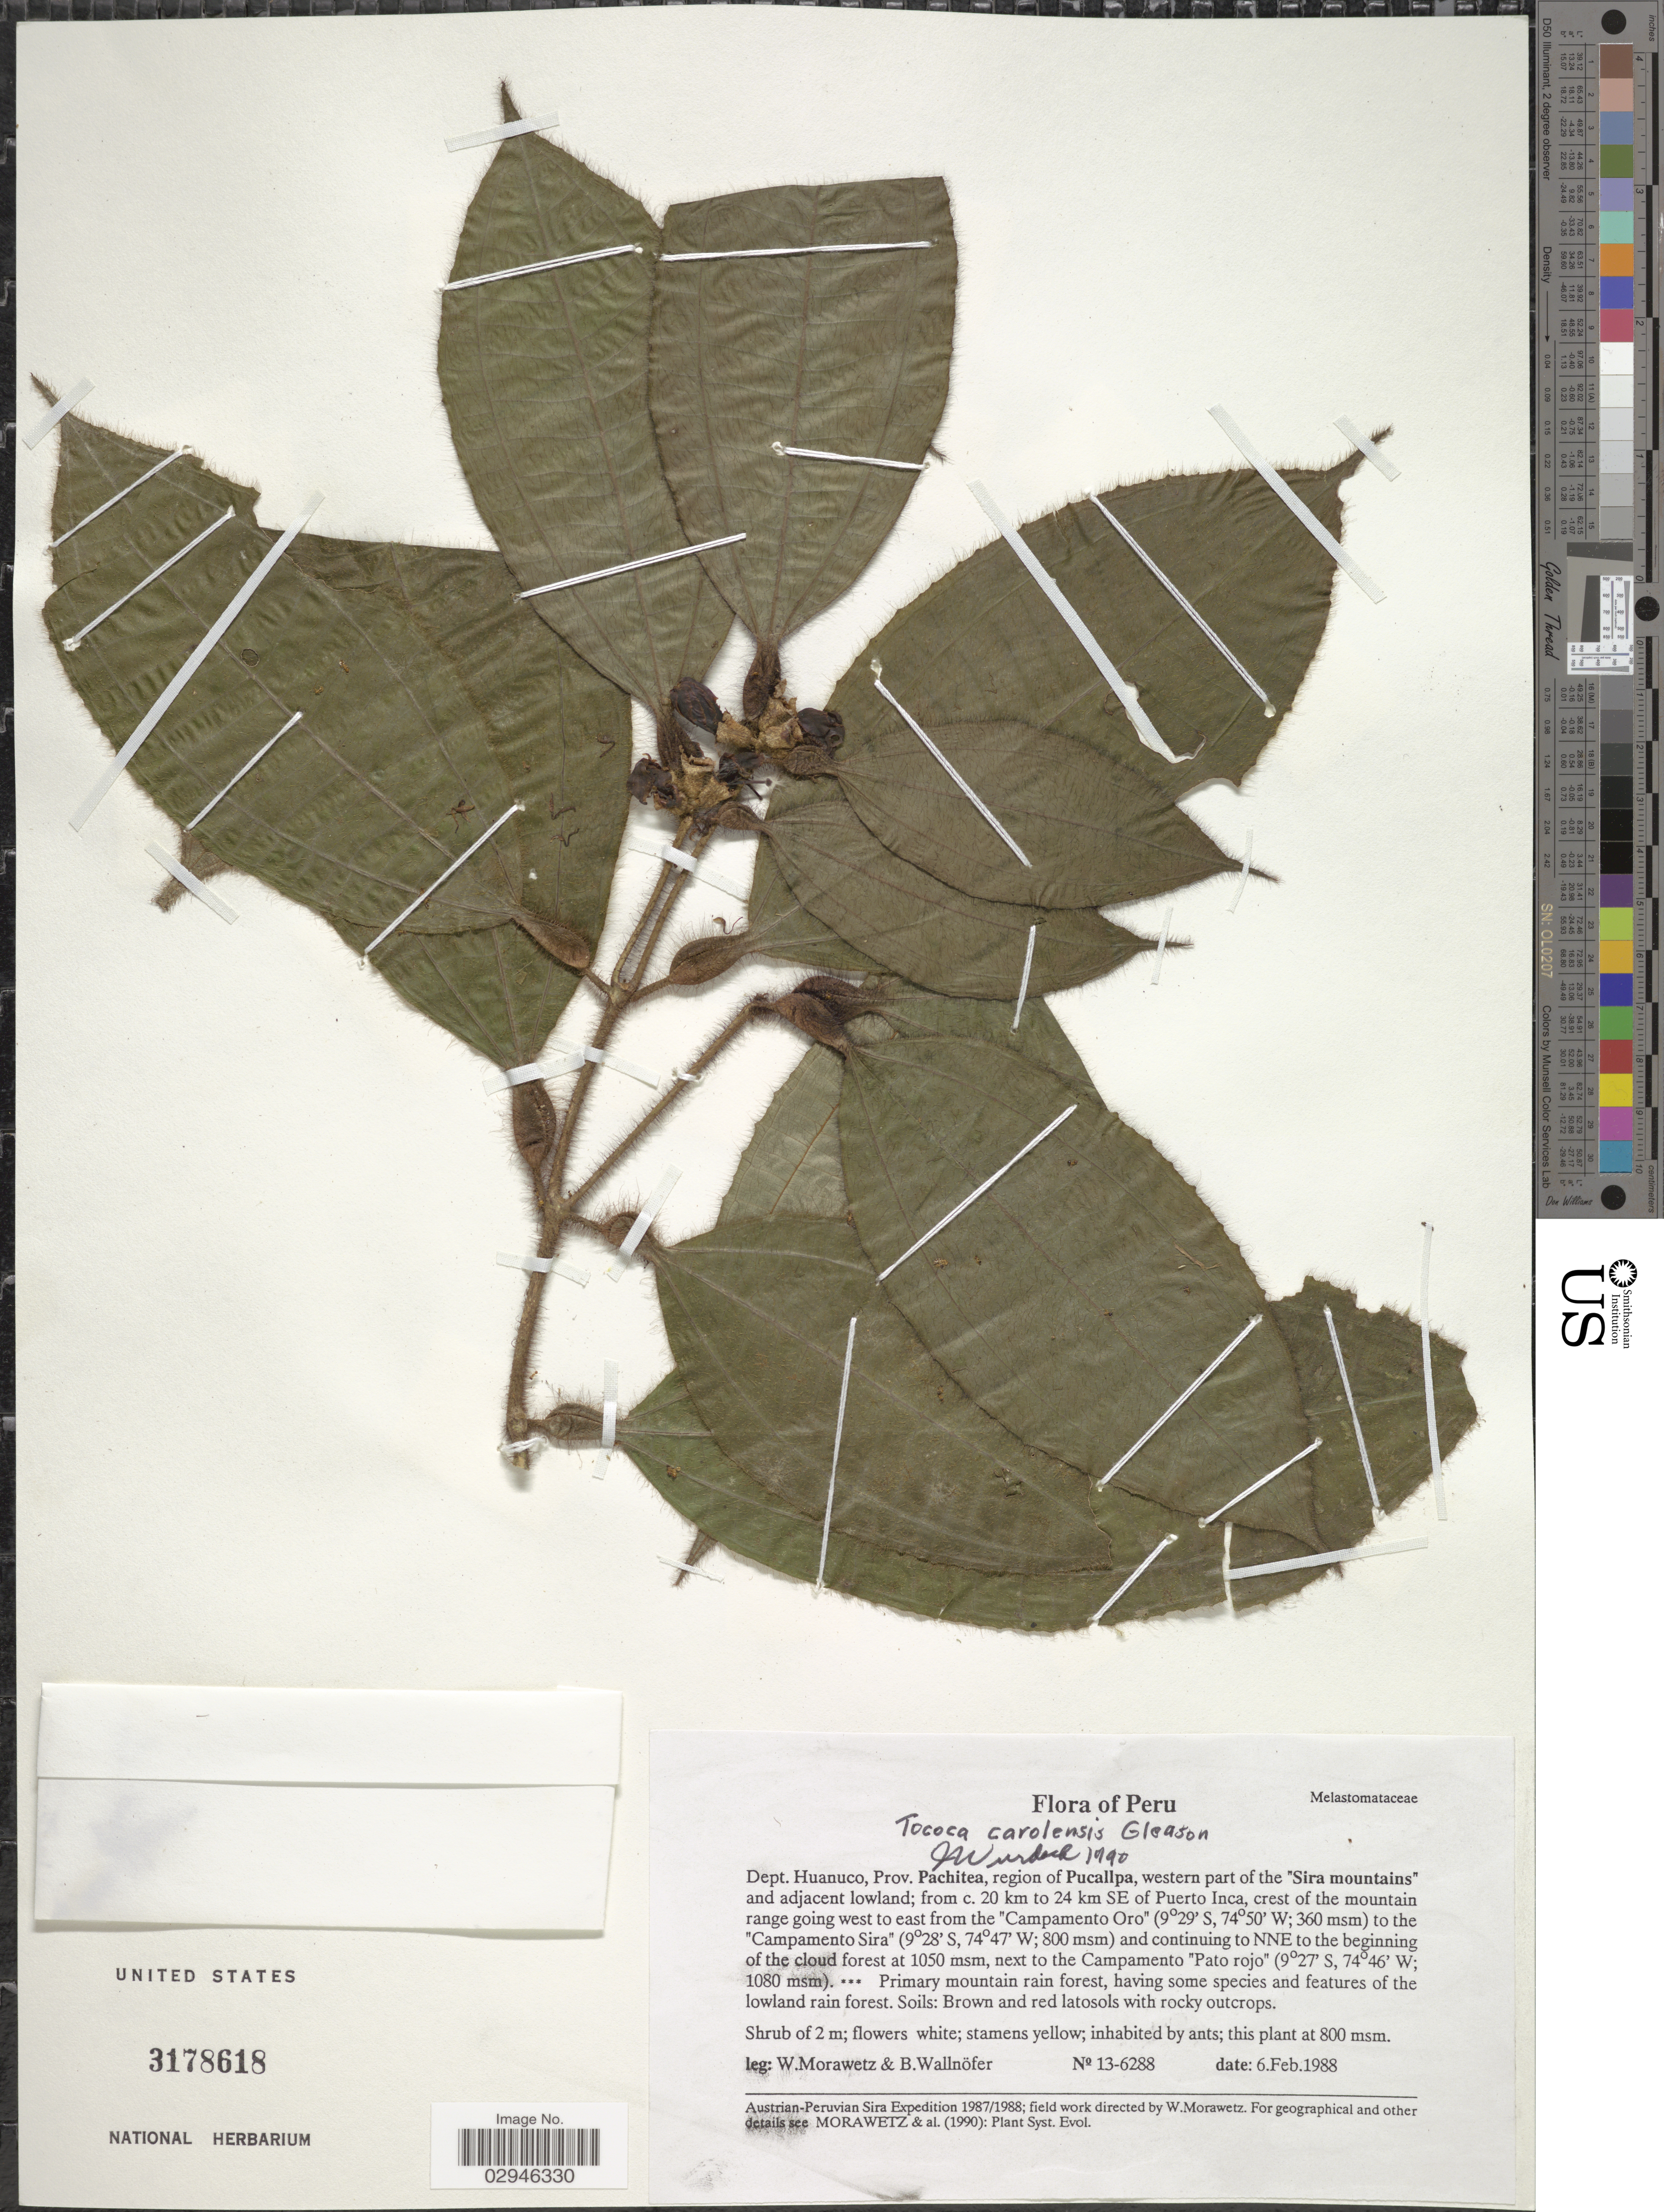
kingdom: Plantae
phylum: Tracheophyta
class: Magnoliopsida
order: Myrtales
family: Melastomataceae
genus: Tococa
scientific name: Tococa carolensis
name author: Gleason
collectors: W. Morawetz & B. Wallnöfer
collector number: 13-6288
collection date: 1988-02-06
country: Peru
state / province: Huánuco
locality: Dept. Huanuco, Prov. Pachitea, region of Pucallpa, western part of the "Sira Mountains" and adjacent lowland; from c. 20 km to 24 km SE of Puerto Inca, crest of the mountain range going west to east from the "Campamento Oro", to the "Campamento Sira" and continuing to NNE to the beginning of the cloud forest, next to the Campamento "Pato Rojo".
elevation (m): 360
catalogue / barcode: US 3178618